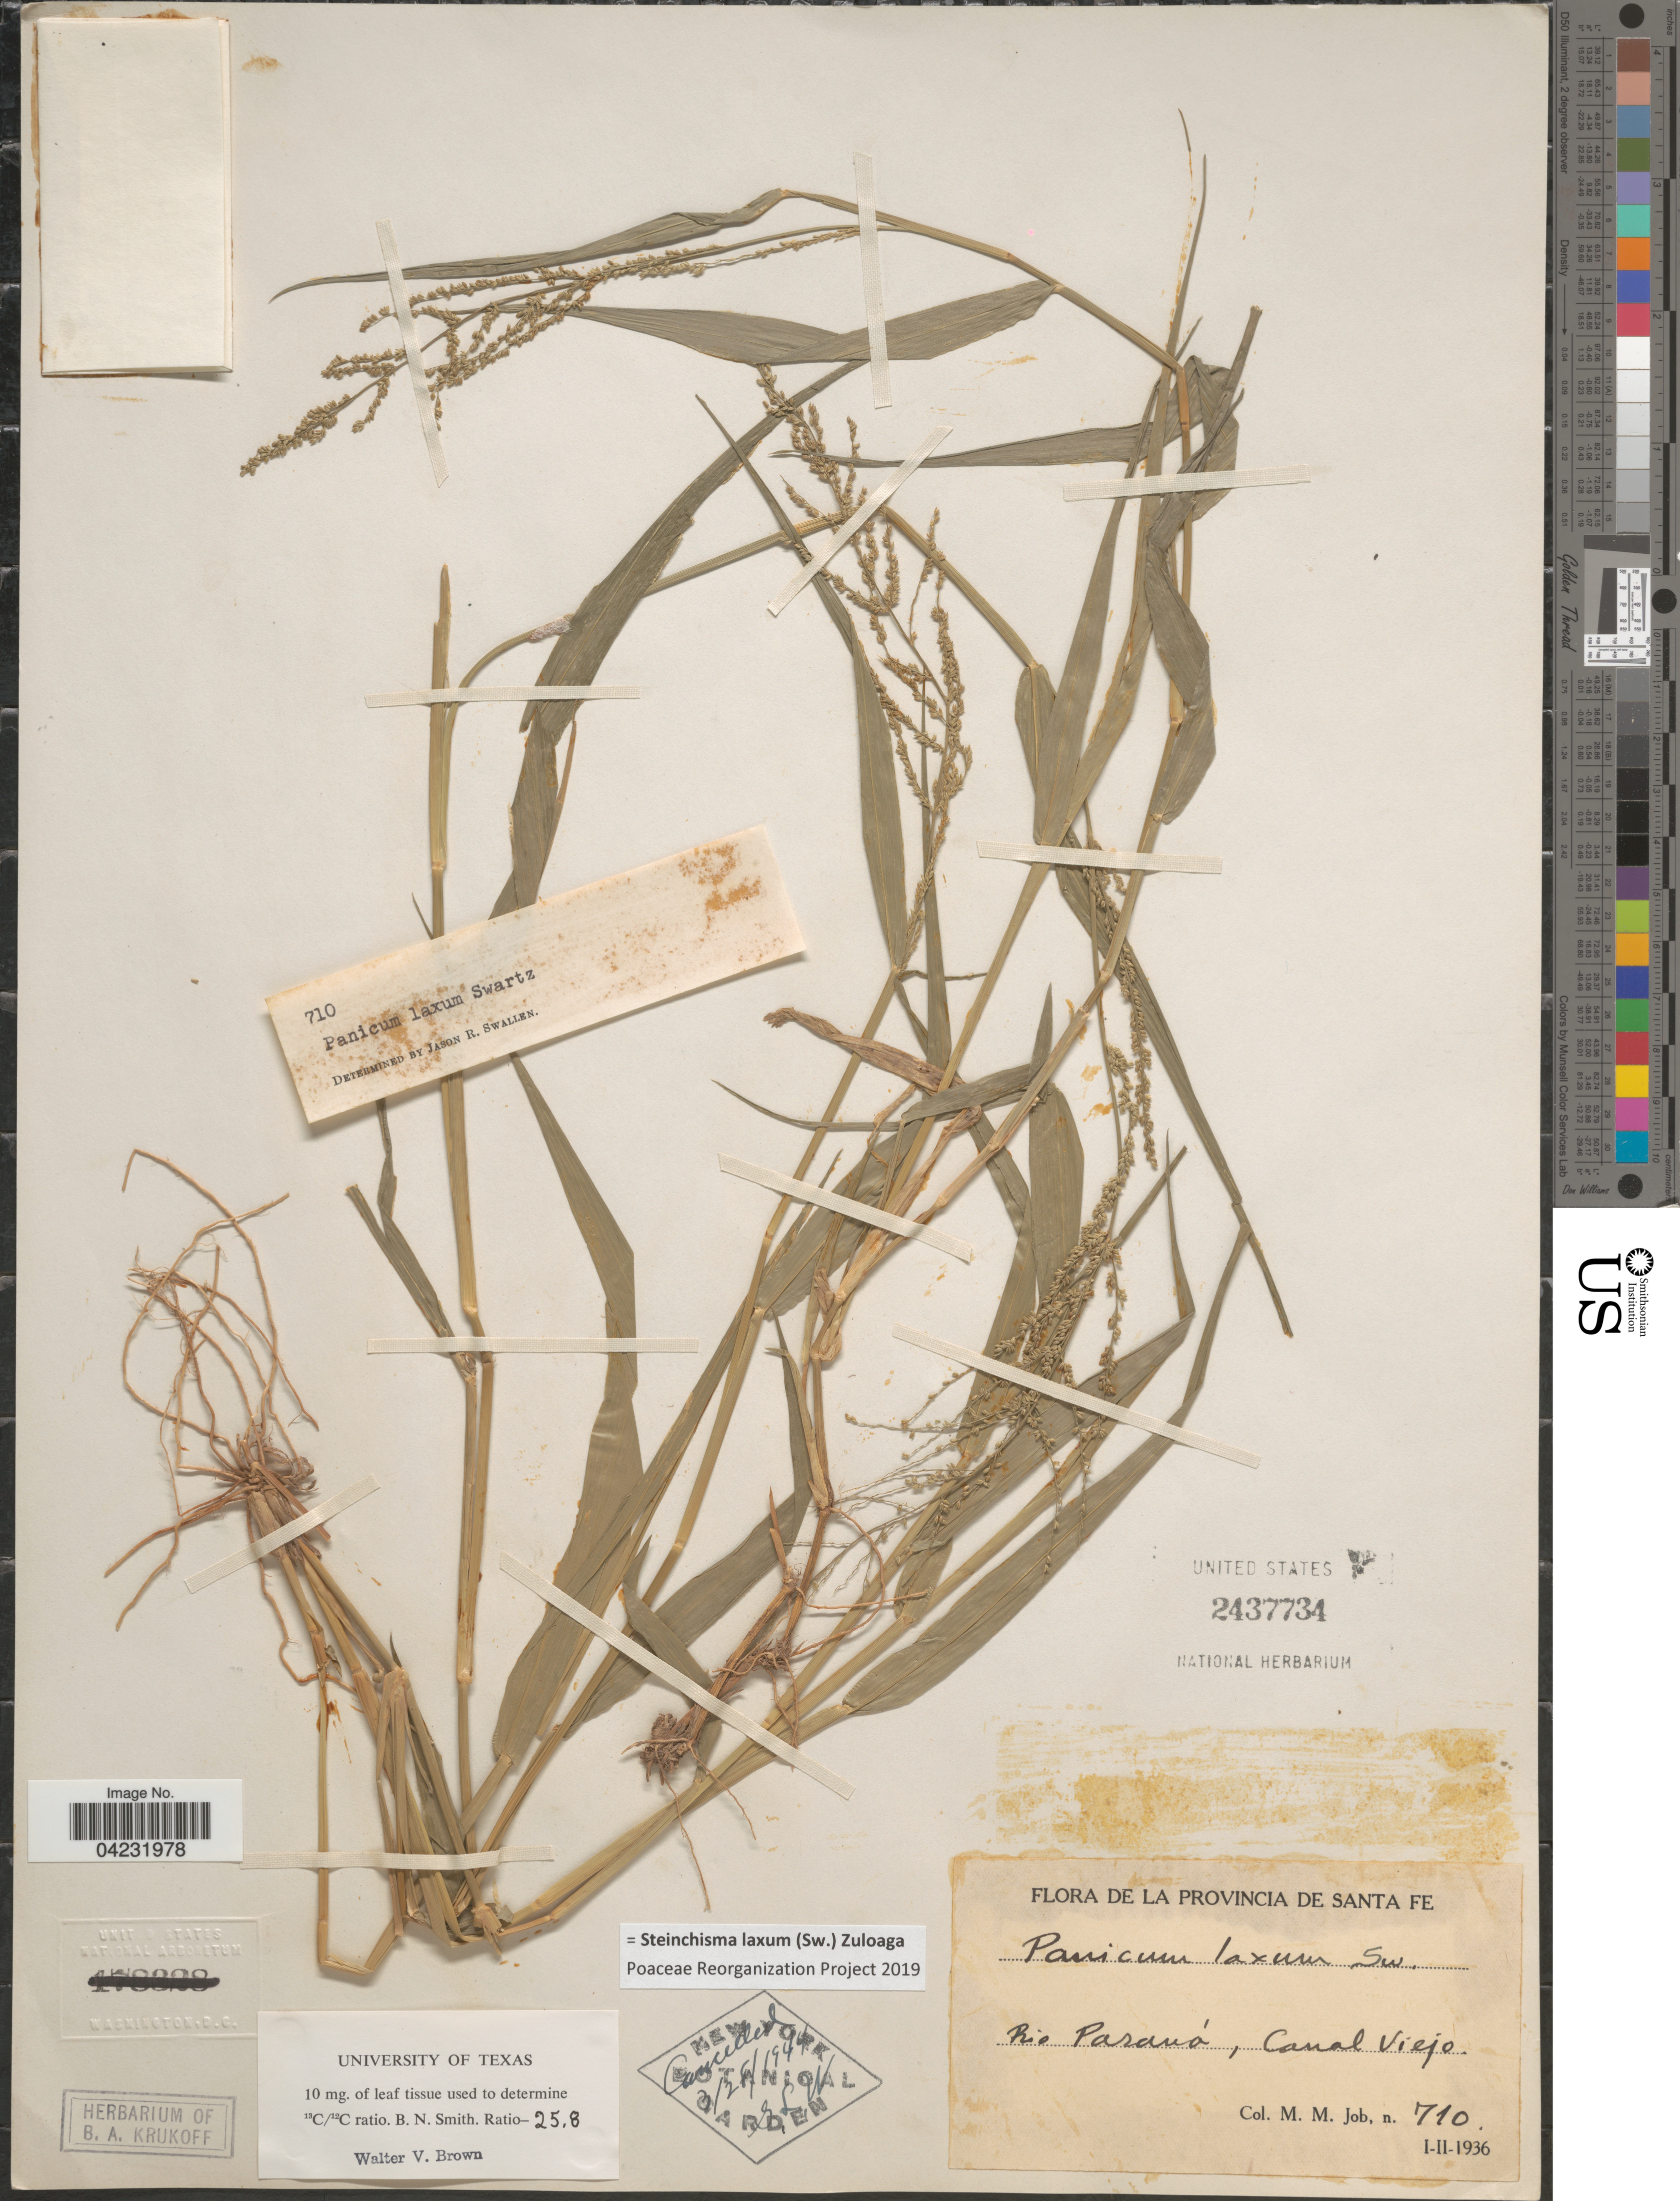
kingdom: Plantae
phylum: Tracheophyta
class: Liliopsida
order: Poales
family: Poaceae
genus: Steinchisma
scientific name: Steinchisma laxum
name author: (Sw.) Zuloaga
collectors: M. Job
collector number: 710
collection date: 1936-02-01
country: Argentina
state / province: Santa Fe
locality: Rio Paraná, Canal Viejo.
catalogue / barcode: US 2437734